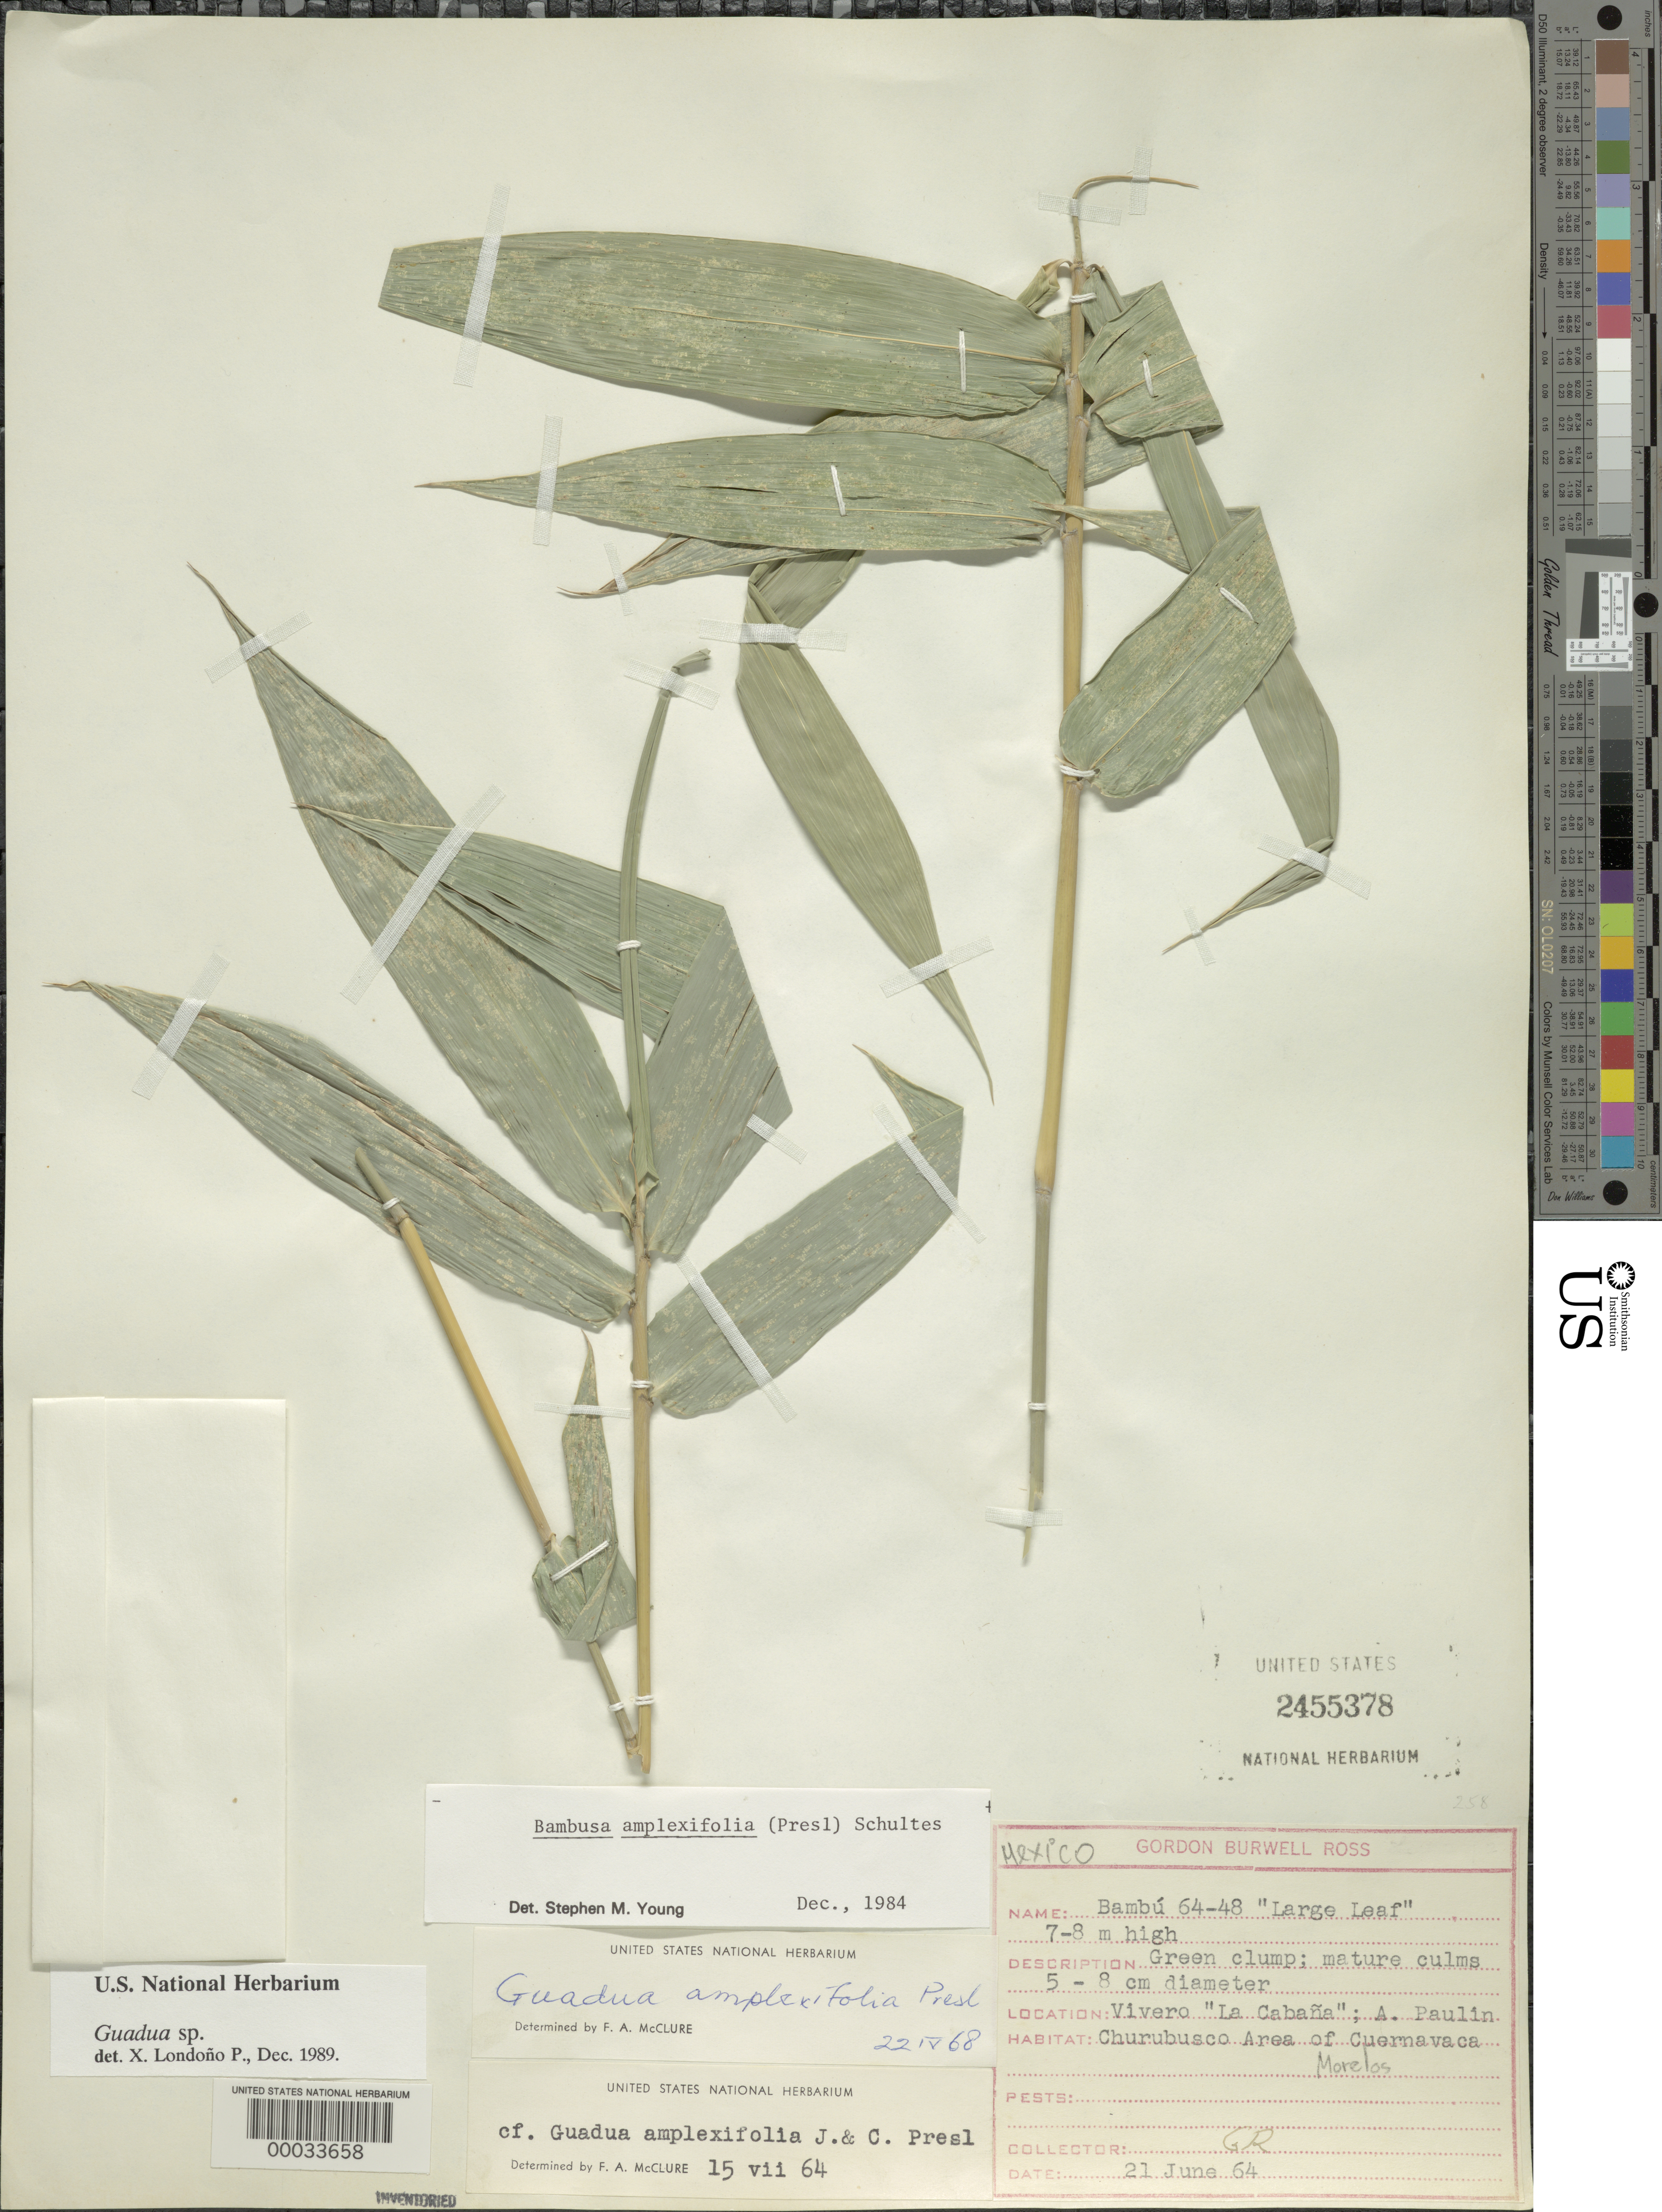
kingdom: Plantae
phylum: Tracheophyta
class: Liliopsida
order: Poales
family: Poaceae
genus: Guadua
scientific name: Guadua sp.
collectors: G. B. Ross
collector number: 64-48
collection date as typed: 21 Jun 1964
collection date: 1964-06-21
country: Mexico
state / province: Morelos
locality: Vivero "la cabana", a. paulin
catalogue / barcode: US 2455378